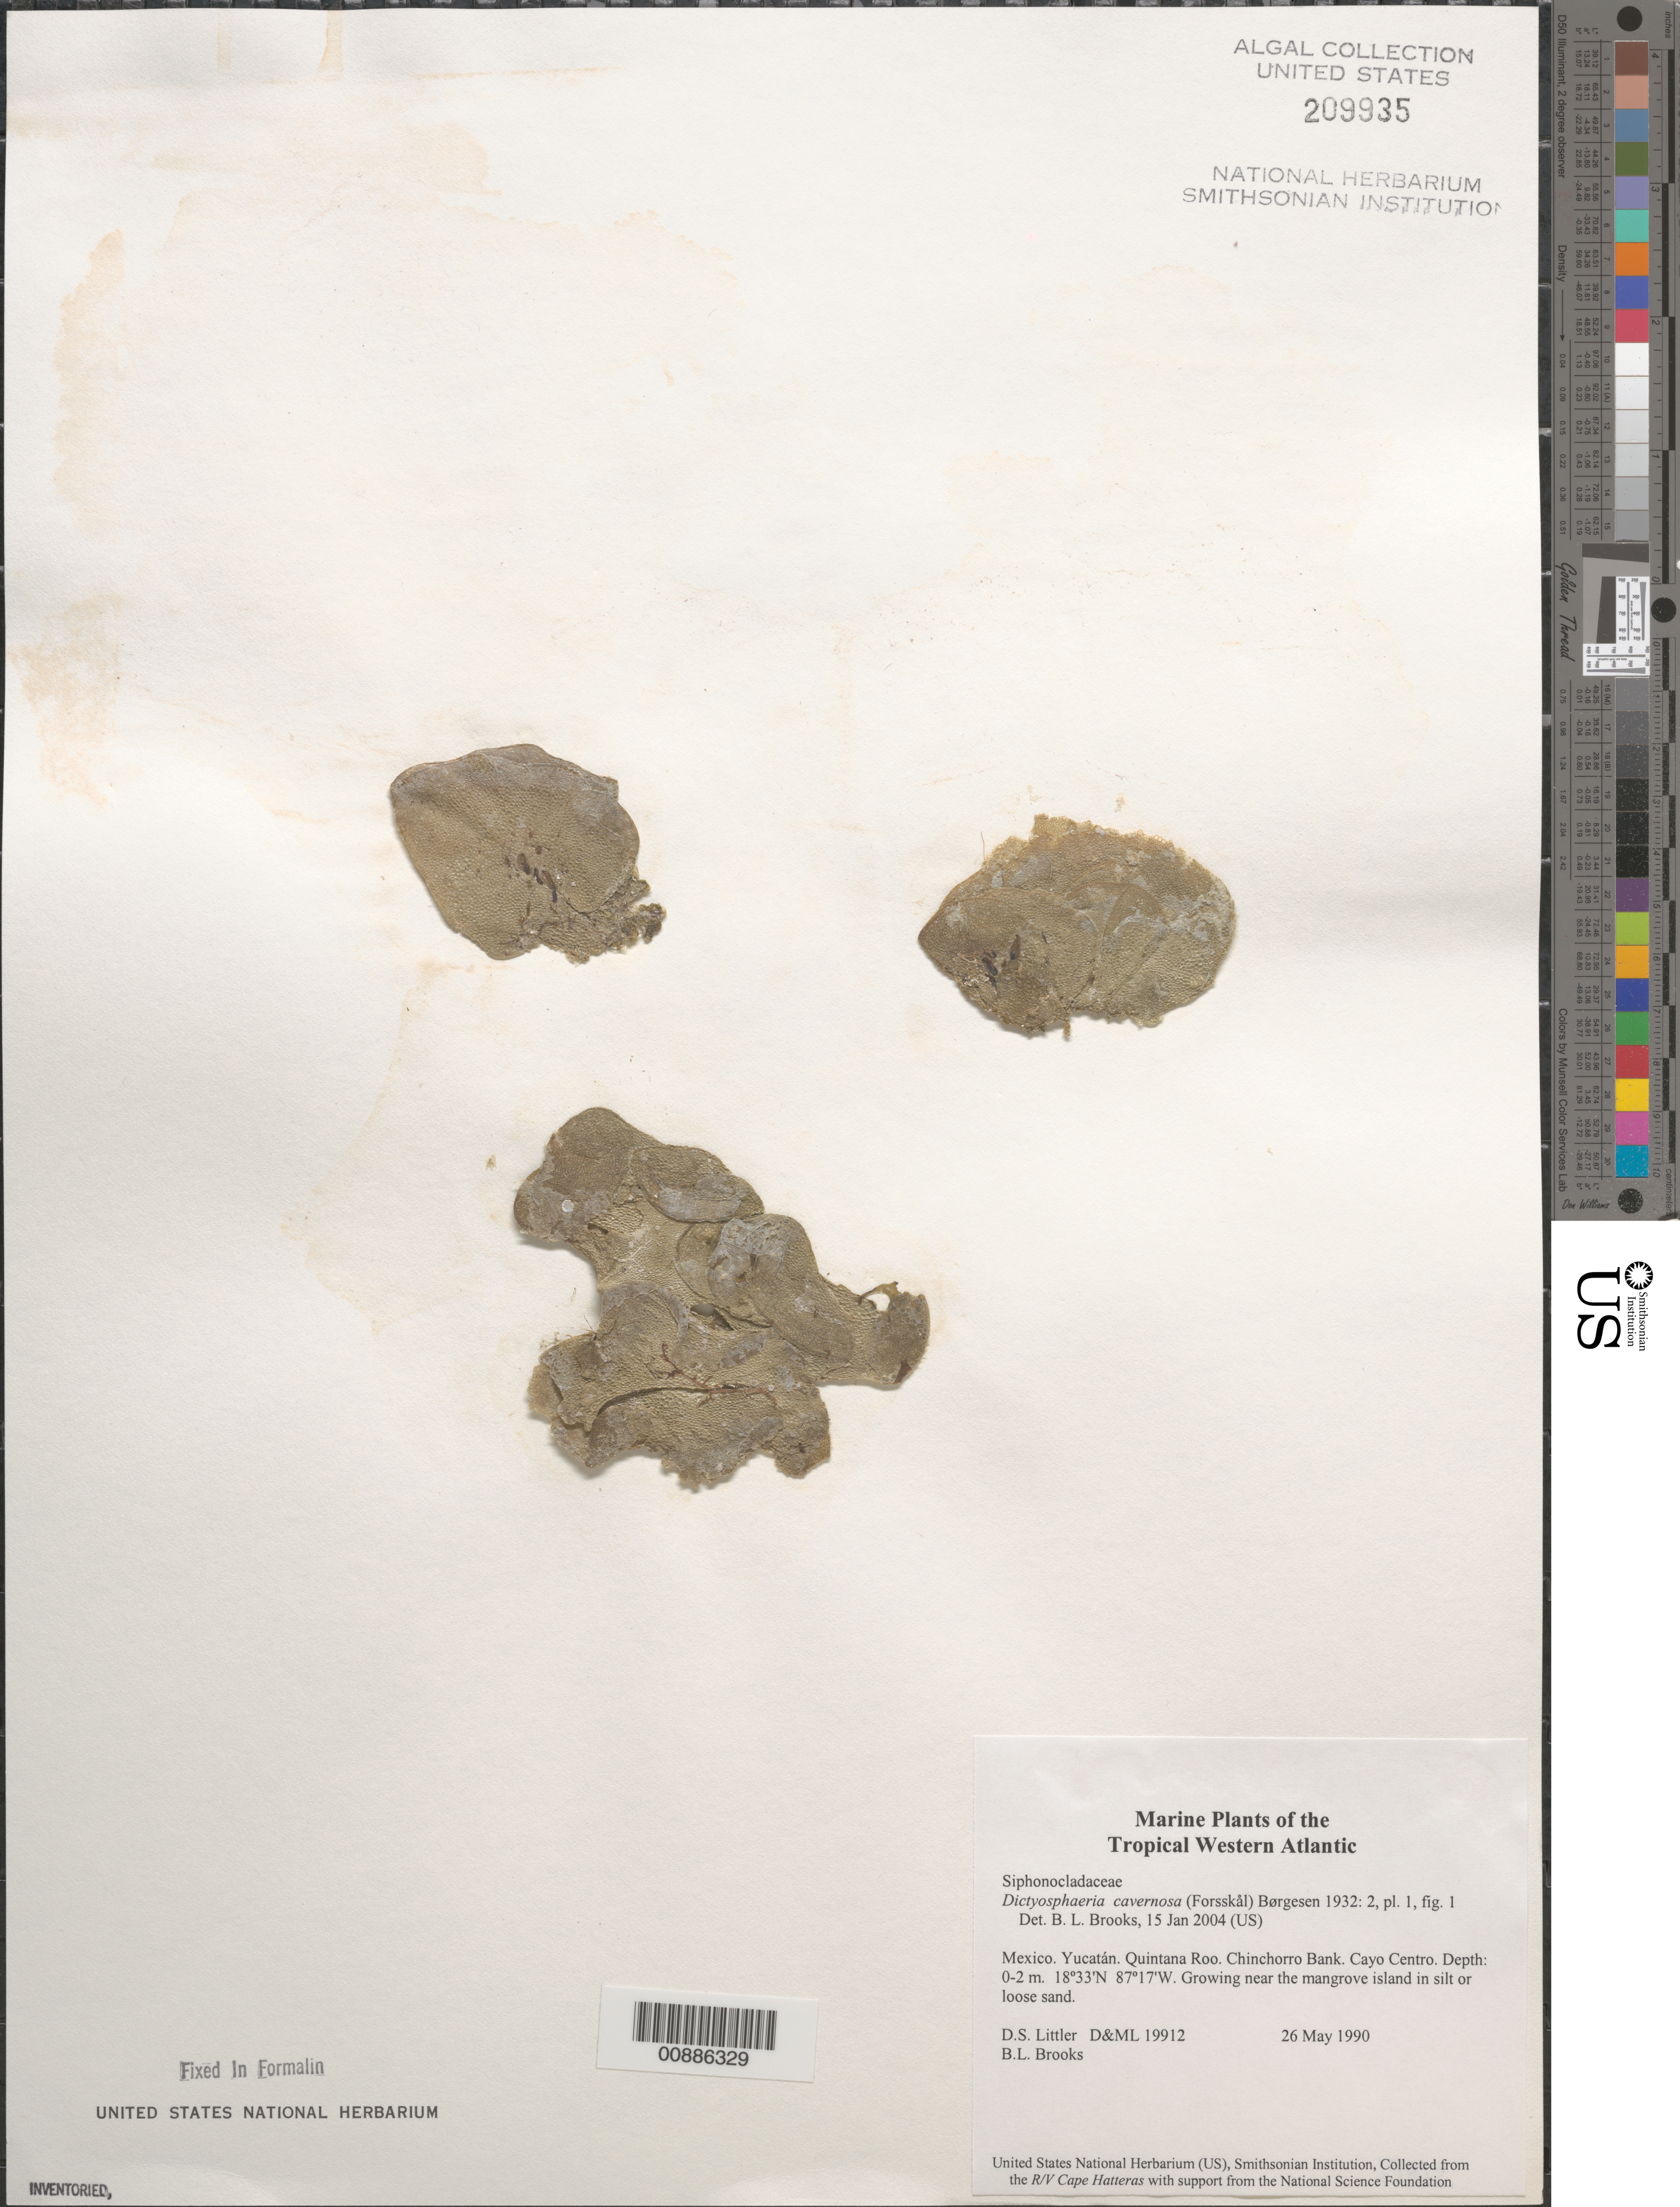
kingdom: Plantae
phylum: Chlorophyta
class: Ulvophyceae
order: Siphonocladales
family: Siphonocladaceae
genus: Dictyosphaeria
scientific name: Dictyosphaeria cavernosa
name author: (Forssk.) Børgesen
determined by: Brooks, B. L., (BOT), Smithsonian Institution - National Museum of Natural History (UNITED STATES)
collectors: D. S. Littler & B. Brooks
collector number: D&ML 19912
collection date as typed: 26 May 1990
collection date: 1990-05-26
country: Mexico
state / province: Quintana Roo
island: Cayo Centro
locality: Chinchorro Bank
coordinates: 18 33' N, 87 17' W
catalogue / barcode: US 209935